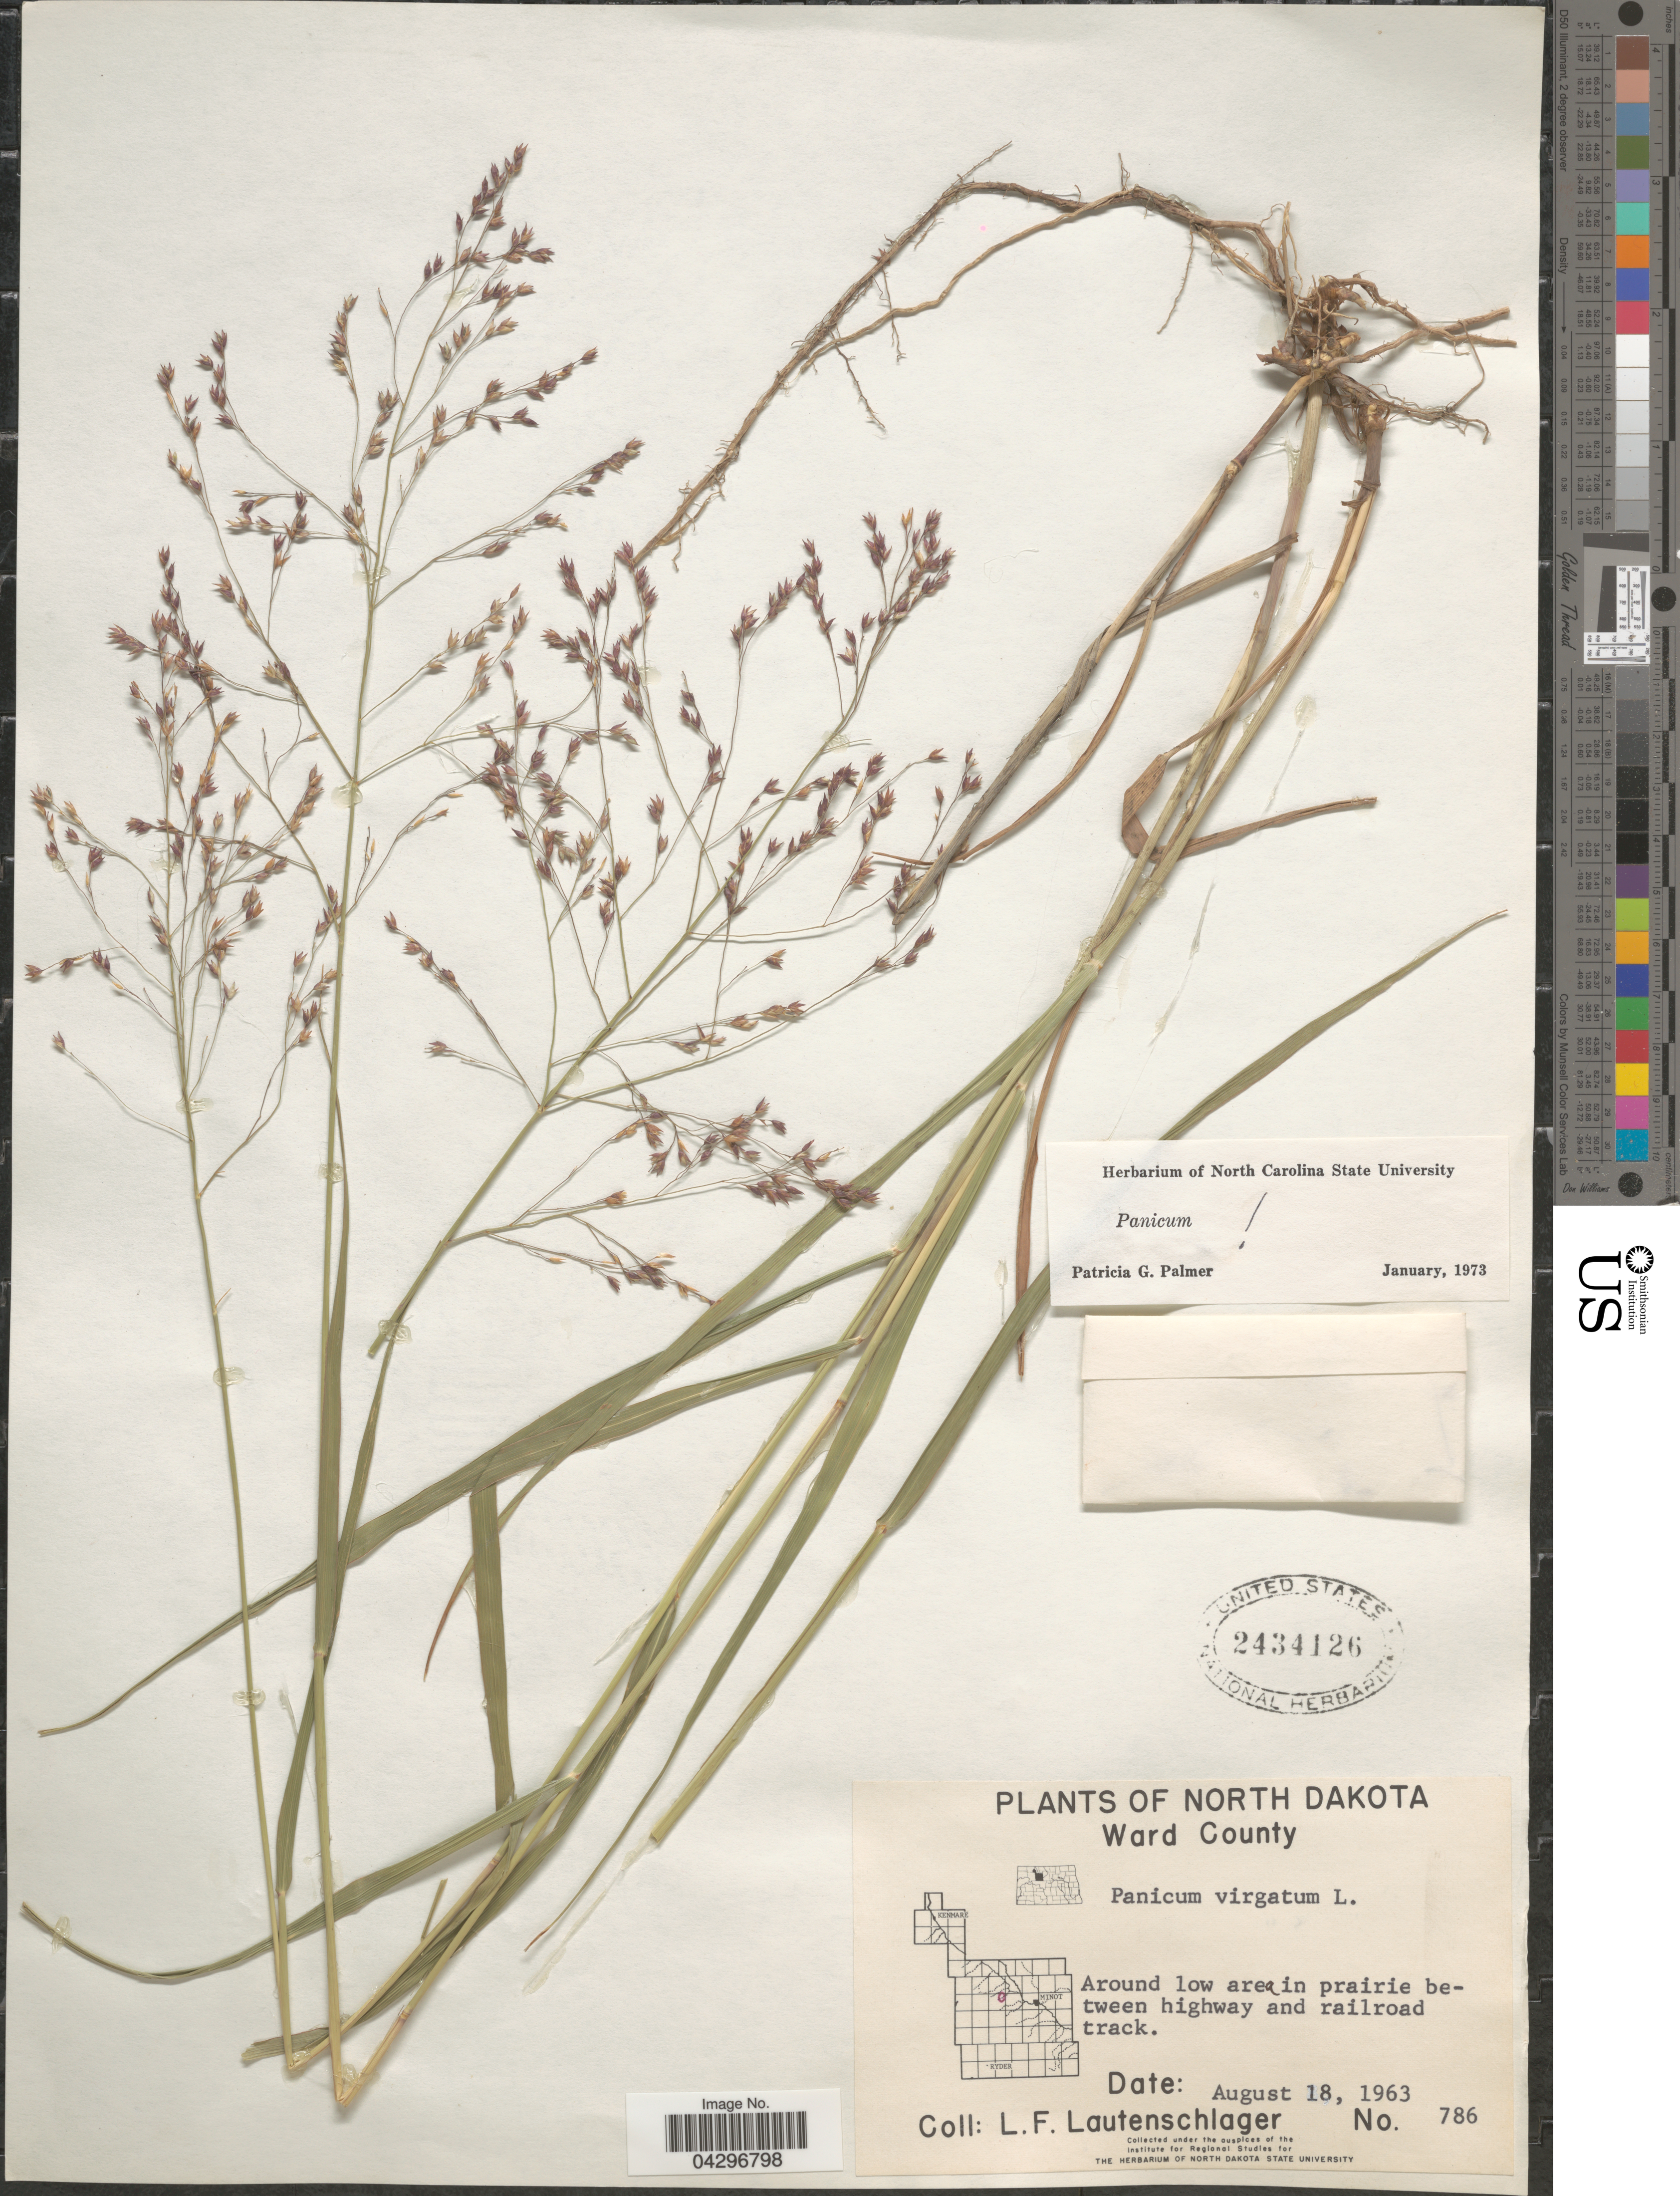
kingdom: Plantae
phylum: Tracheophyta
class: Liliopsida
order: Poales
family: Poaceae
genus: Panicum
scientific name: Panicum virgatum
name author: L.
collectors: L. Lautenschlager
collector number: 786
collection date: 1963-08-18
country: United States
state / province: North Dakota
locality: Ward County. Around low area in prairie between highway and railroad track.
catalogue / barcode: US 2434126